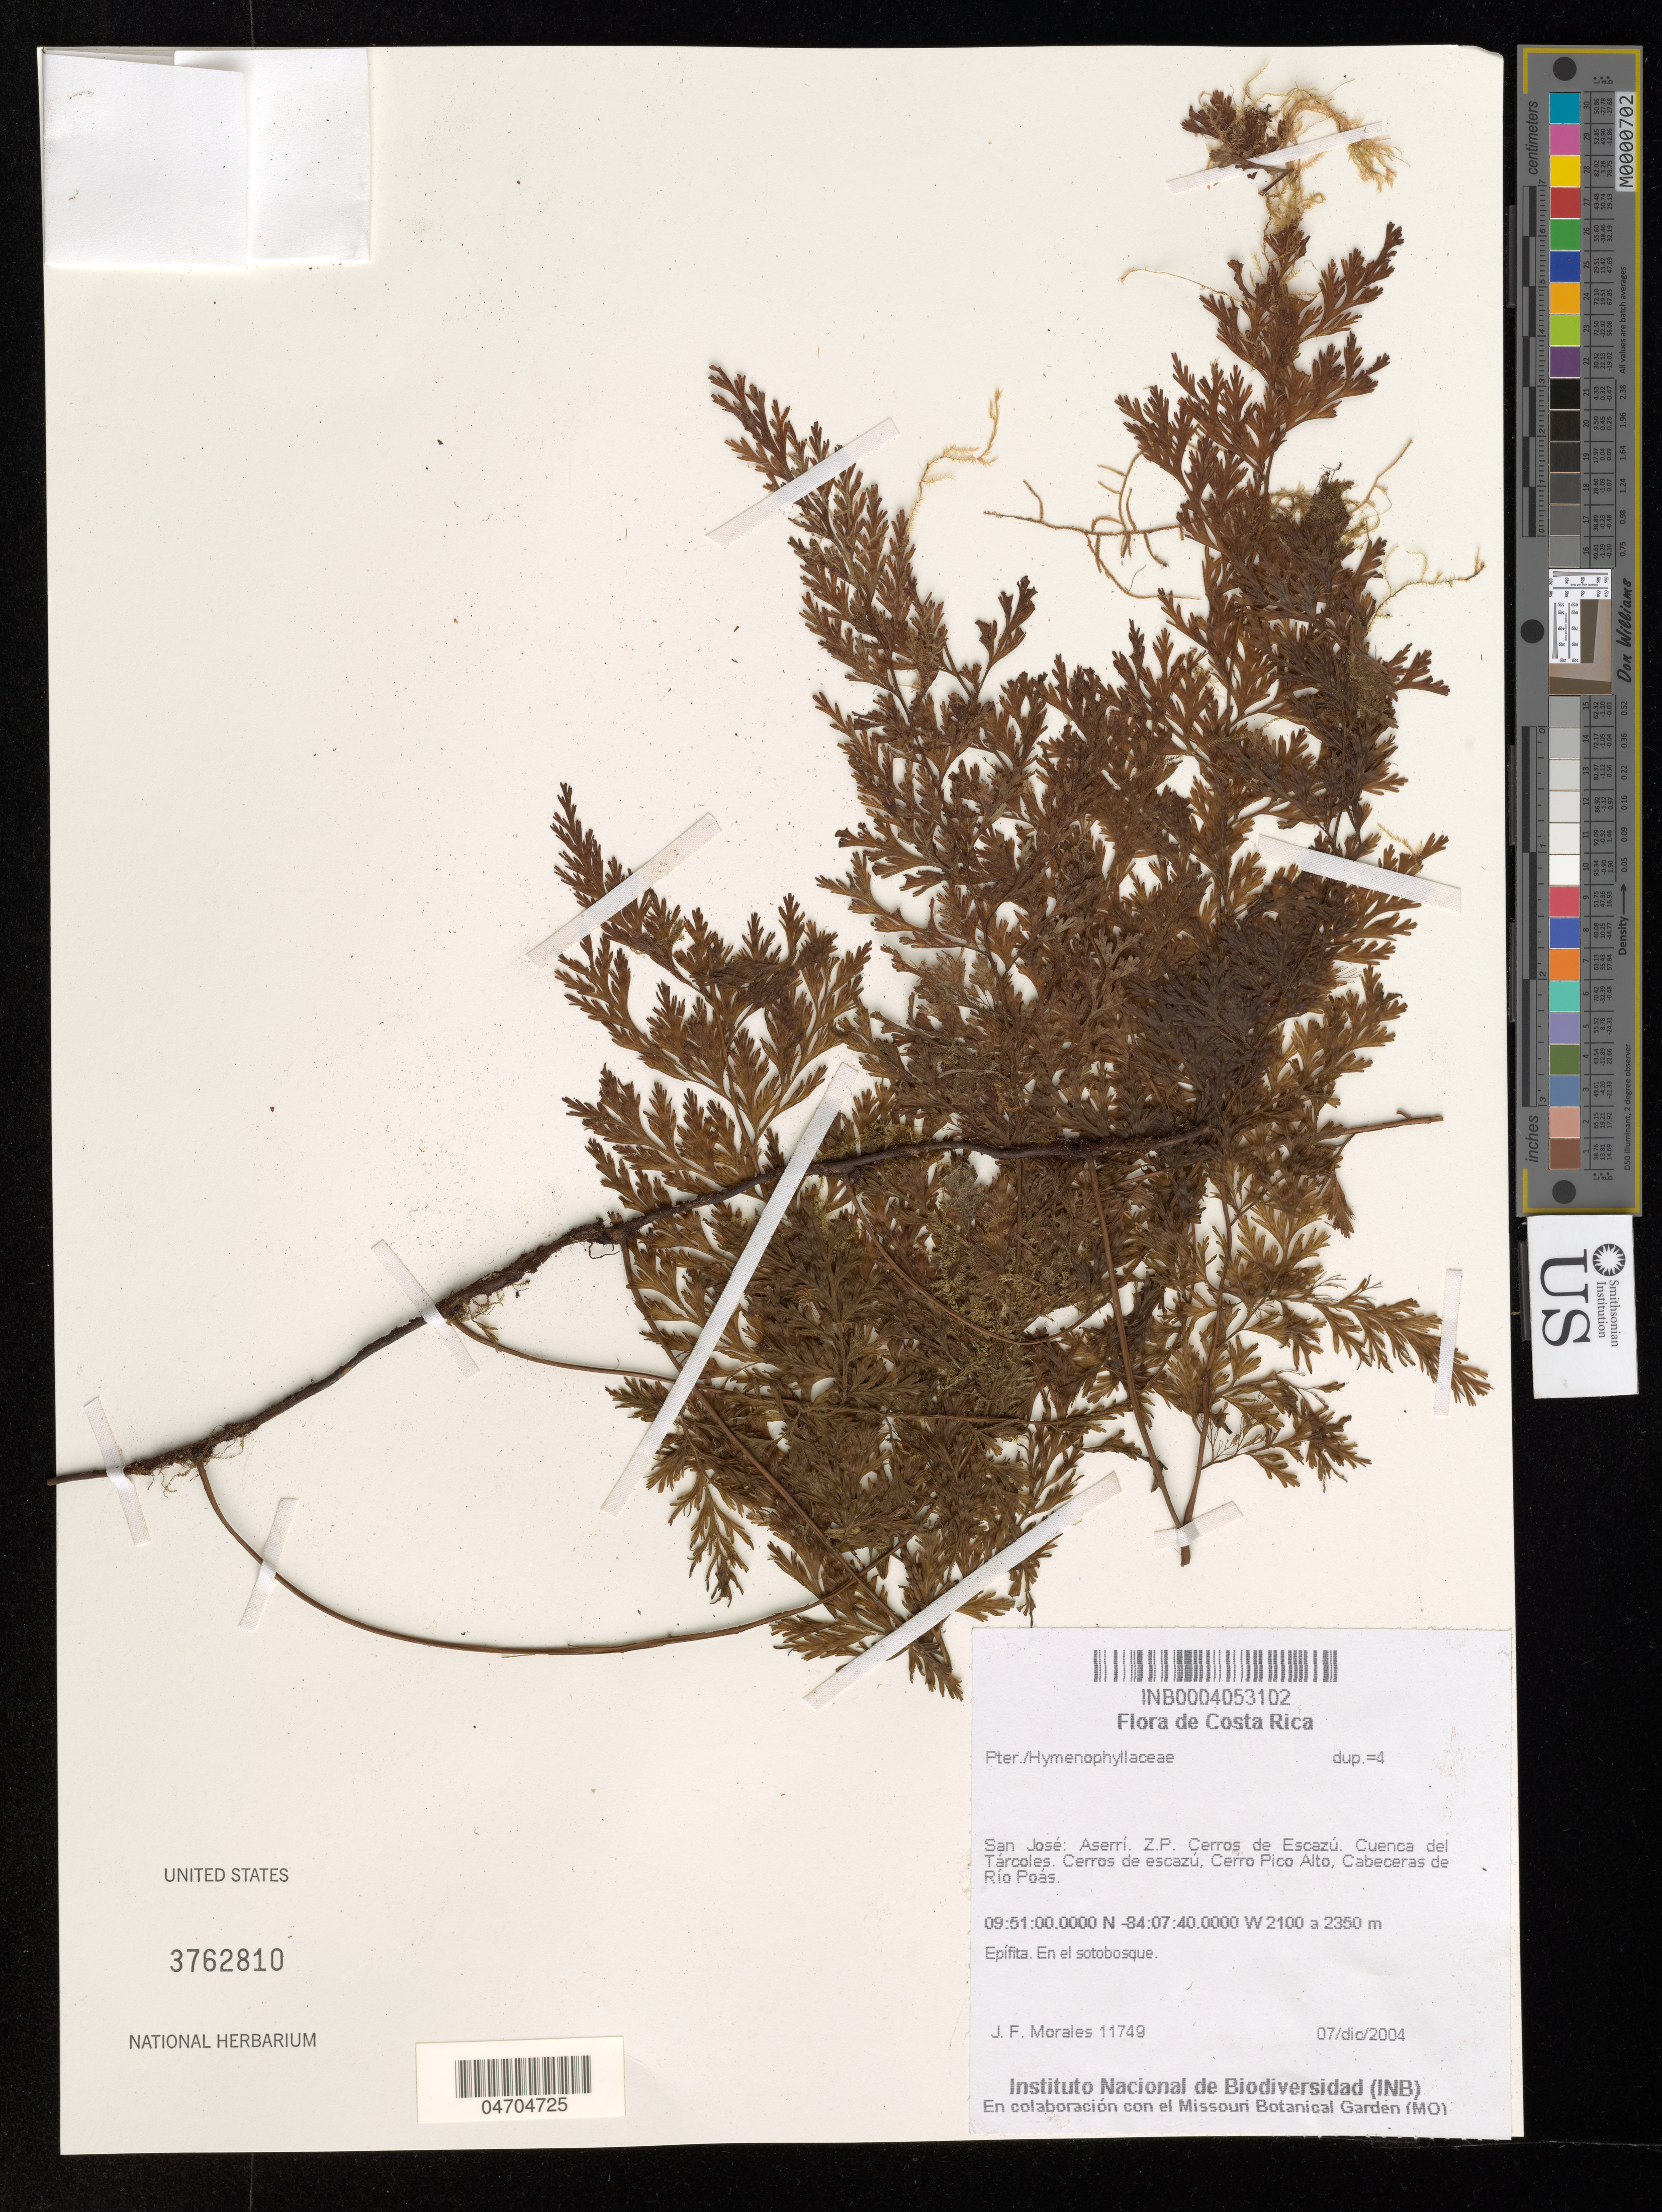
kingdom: Plantae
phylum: Tracheophyta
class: Polypodiopsida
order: Hymenophyllales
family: Hymenophyllaceae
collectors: J. F. Morales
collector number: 11749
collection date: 2004-12-07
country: Costa Rica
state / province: San José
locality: Aserrí. Z. P. Cerros de Escazú. Cuenca del Tárcoles. Cerros de escazú, Cerro Pico Alto. Cabeceras de Río Poás.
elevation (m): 2100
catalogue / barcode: US 3762810